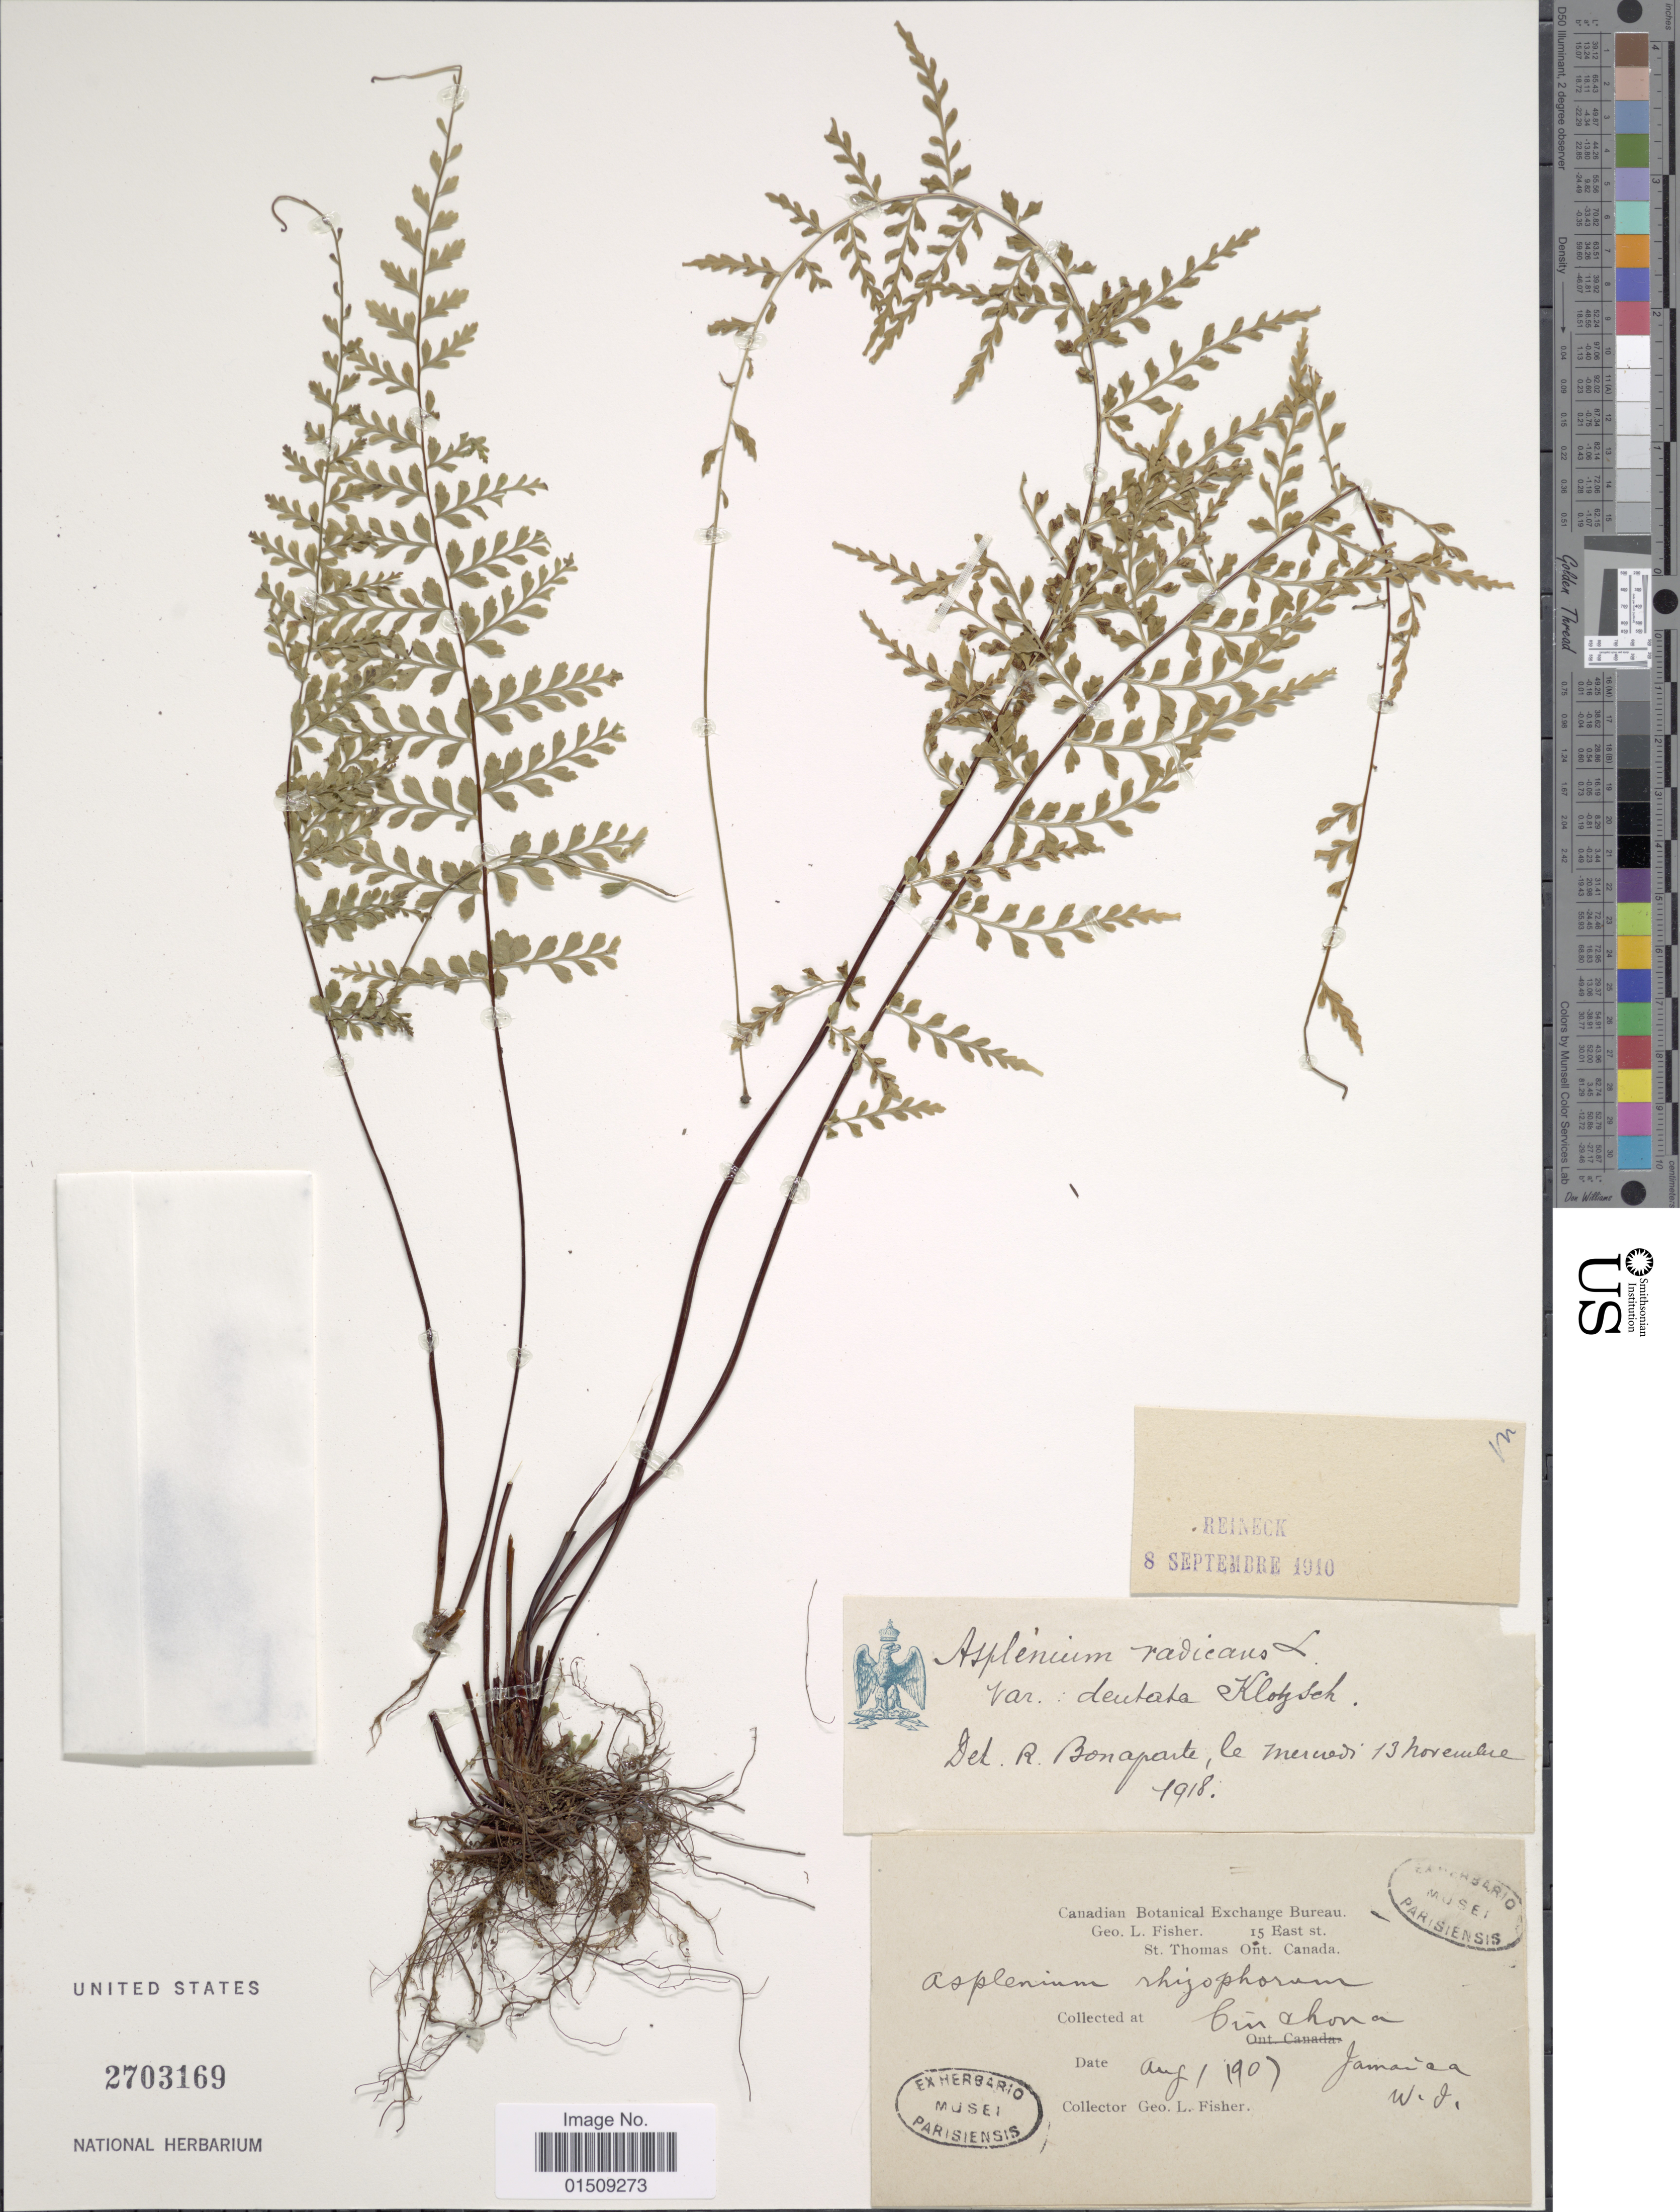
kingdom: Plantae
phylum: Tracheophyta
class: Polypodiopsida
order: Polypodiales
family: Aspleniaceae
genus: Asplenium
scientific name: Asplenium radicans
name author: L.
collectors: G. L. Fisher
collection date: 1907-08-01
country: Jamaica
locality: Cinchona, Jamaica, W.I.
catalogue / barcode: US 2703169